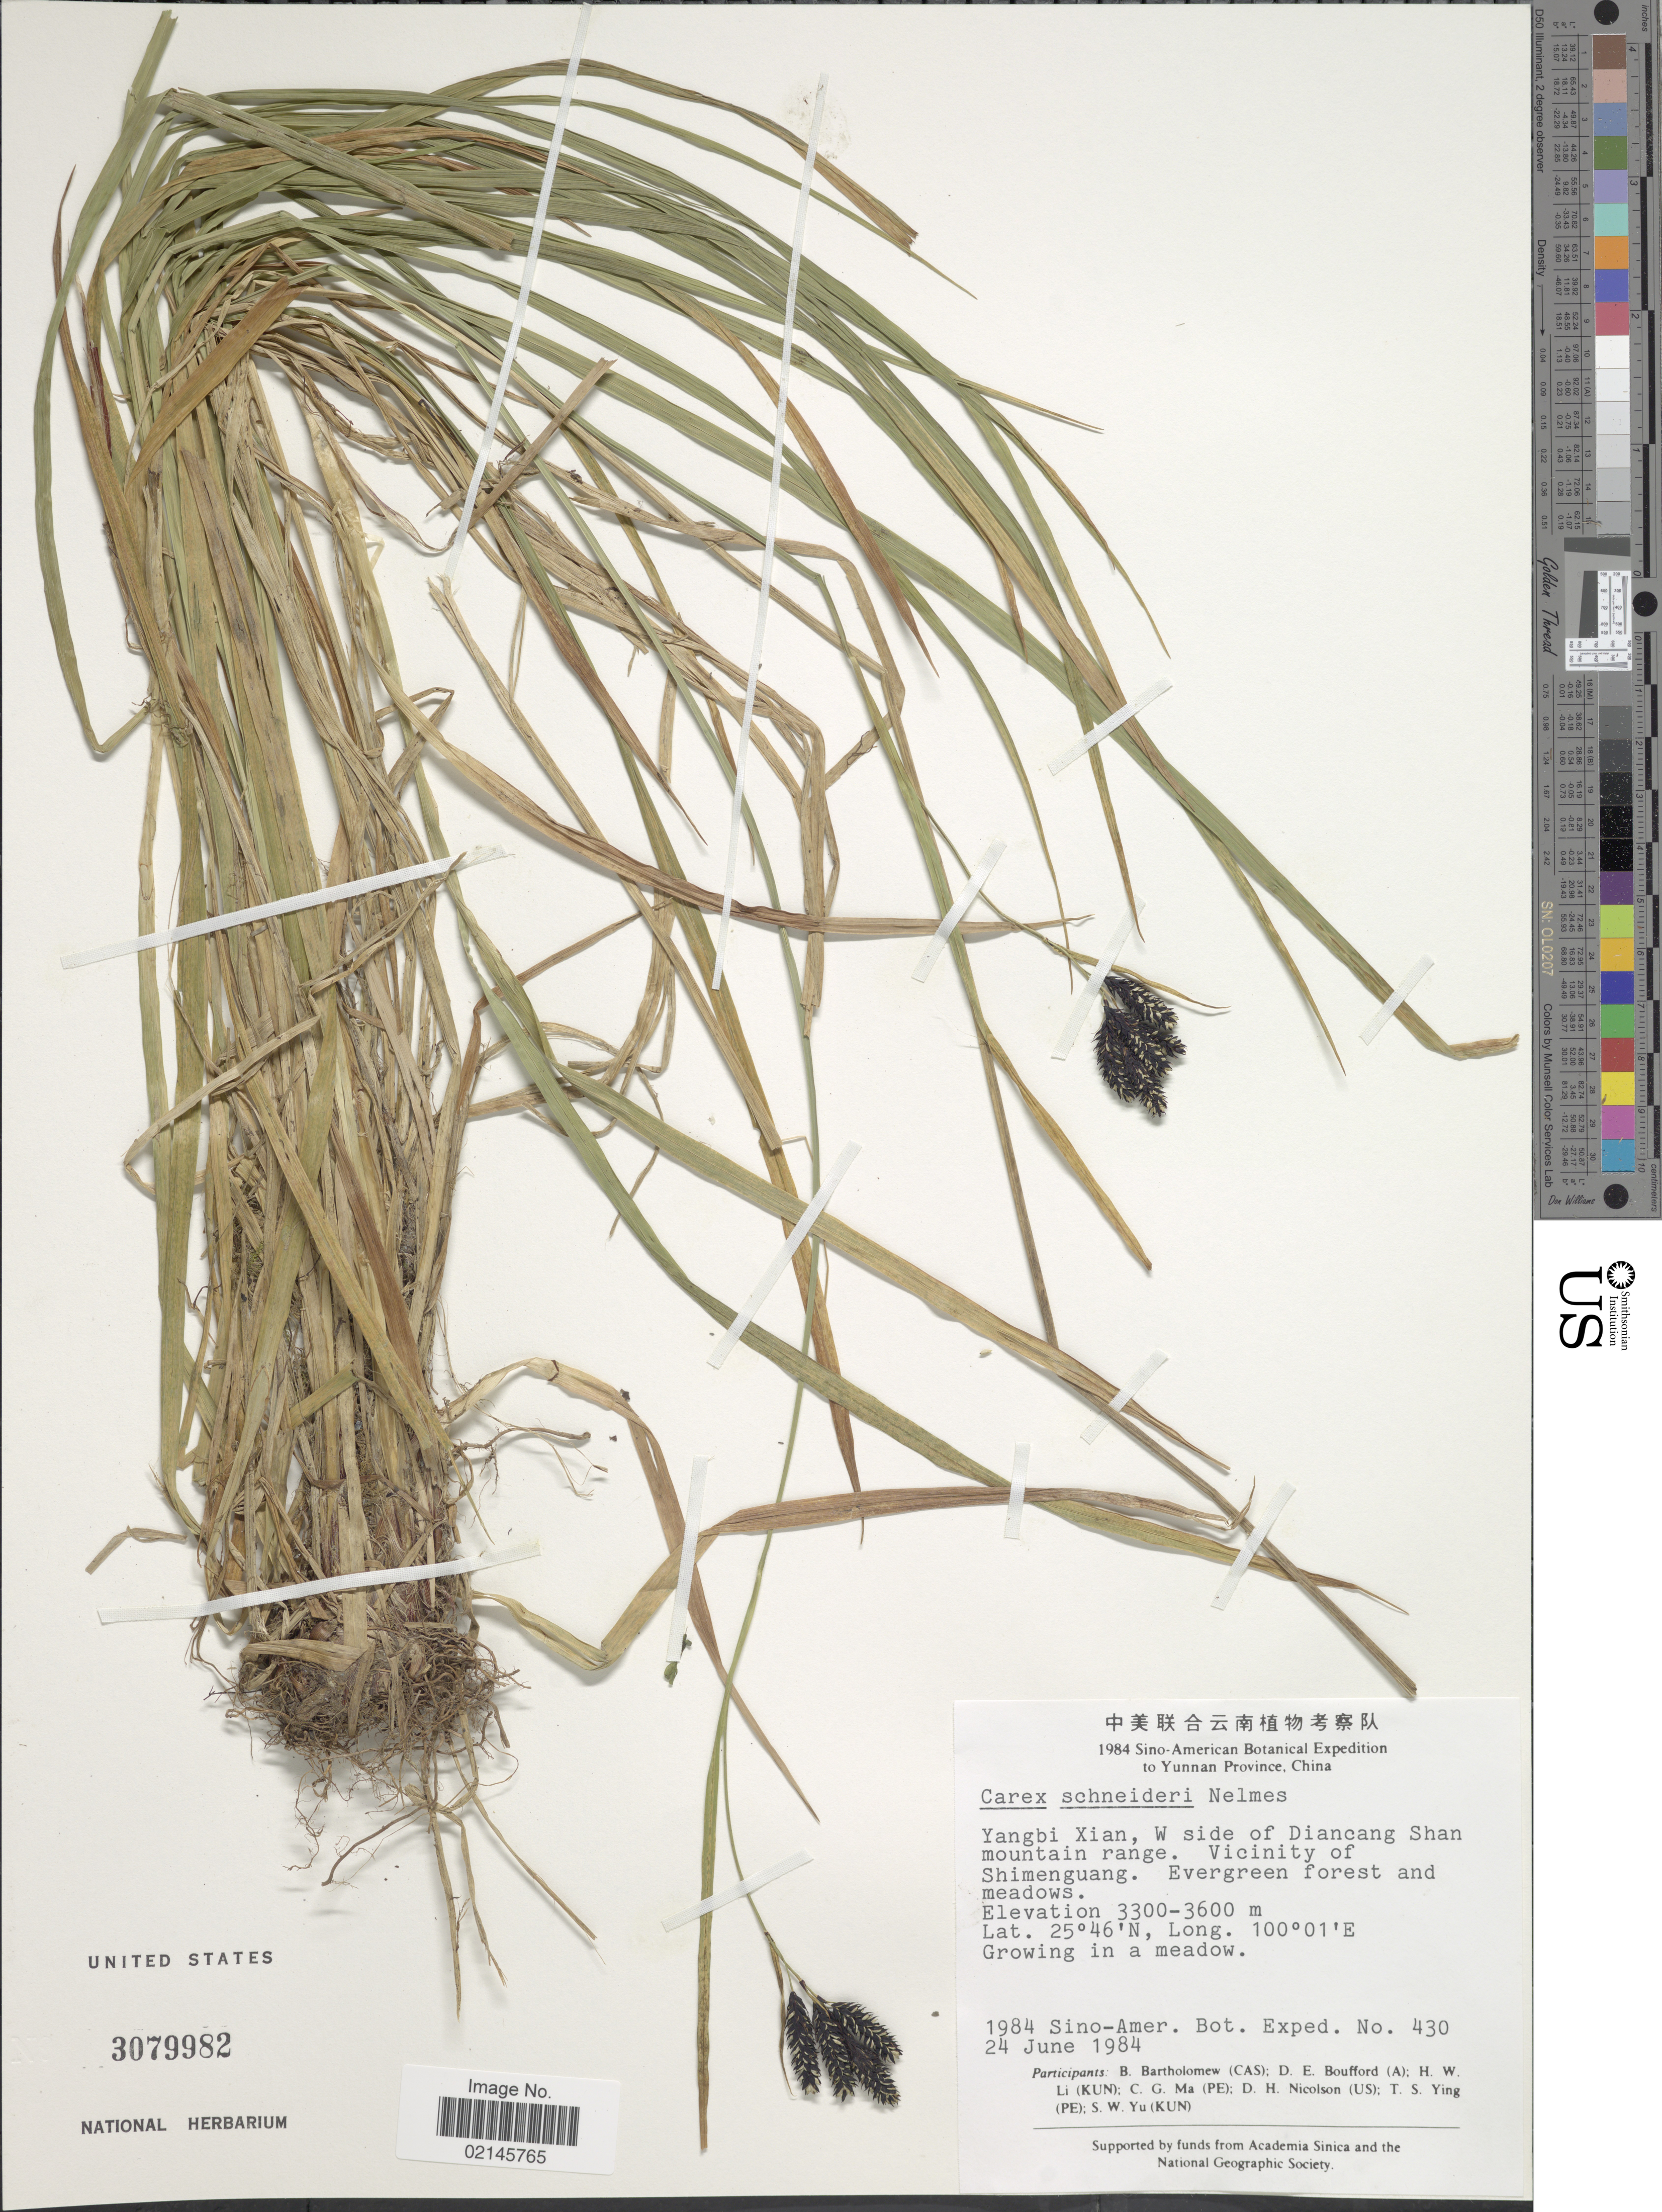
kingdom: Plantae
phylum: Tracheophyta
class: Liliopsida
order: Poales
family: Cyperaceae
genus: Carex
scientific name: Carex schneideri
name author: Nelmes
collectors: Sino-Amer. Bot. Exped. 1984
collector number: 430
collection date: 1984-06-24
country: China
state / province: Yunnan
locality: Yangbi Xian, W side of Diancang Shan mountain range. Vicinity of Shimenguang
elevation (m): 3300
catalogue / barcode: US 3079982